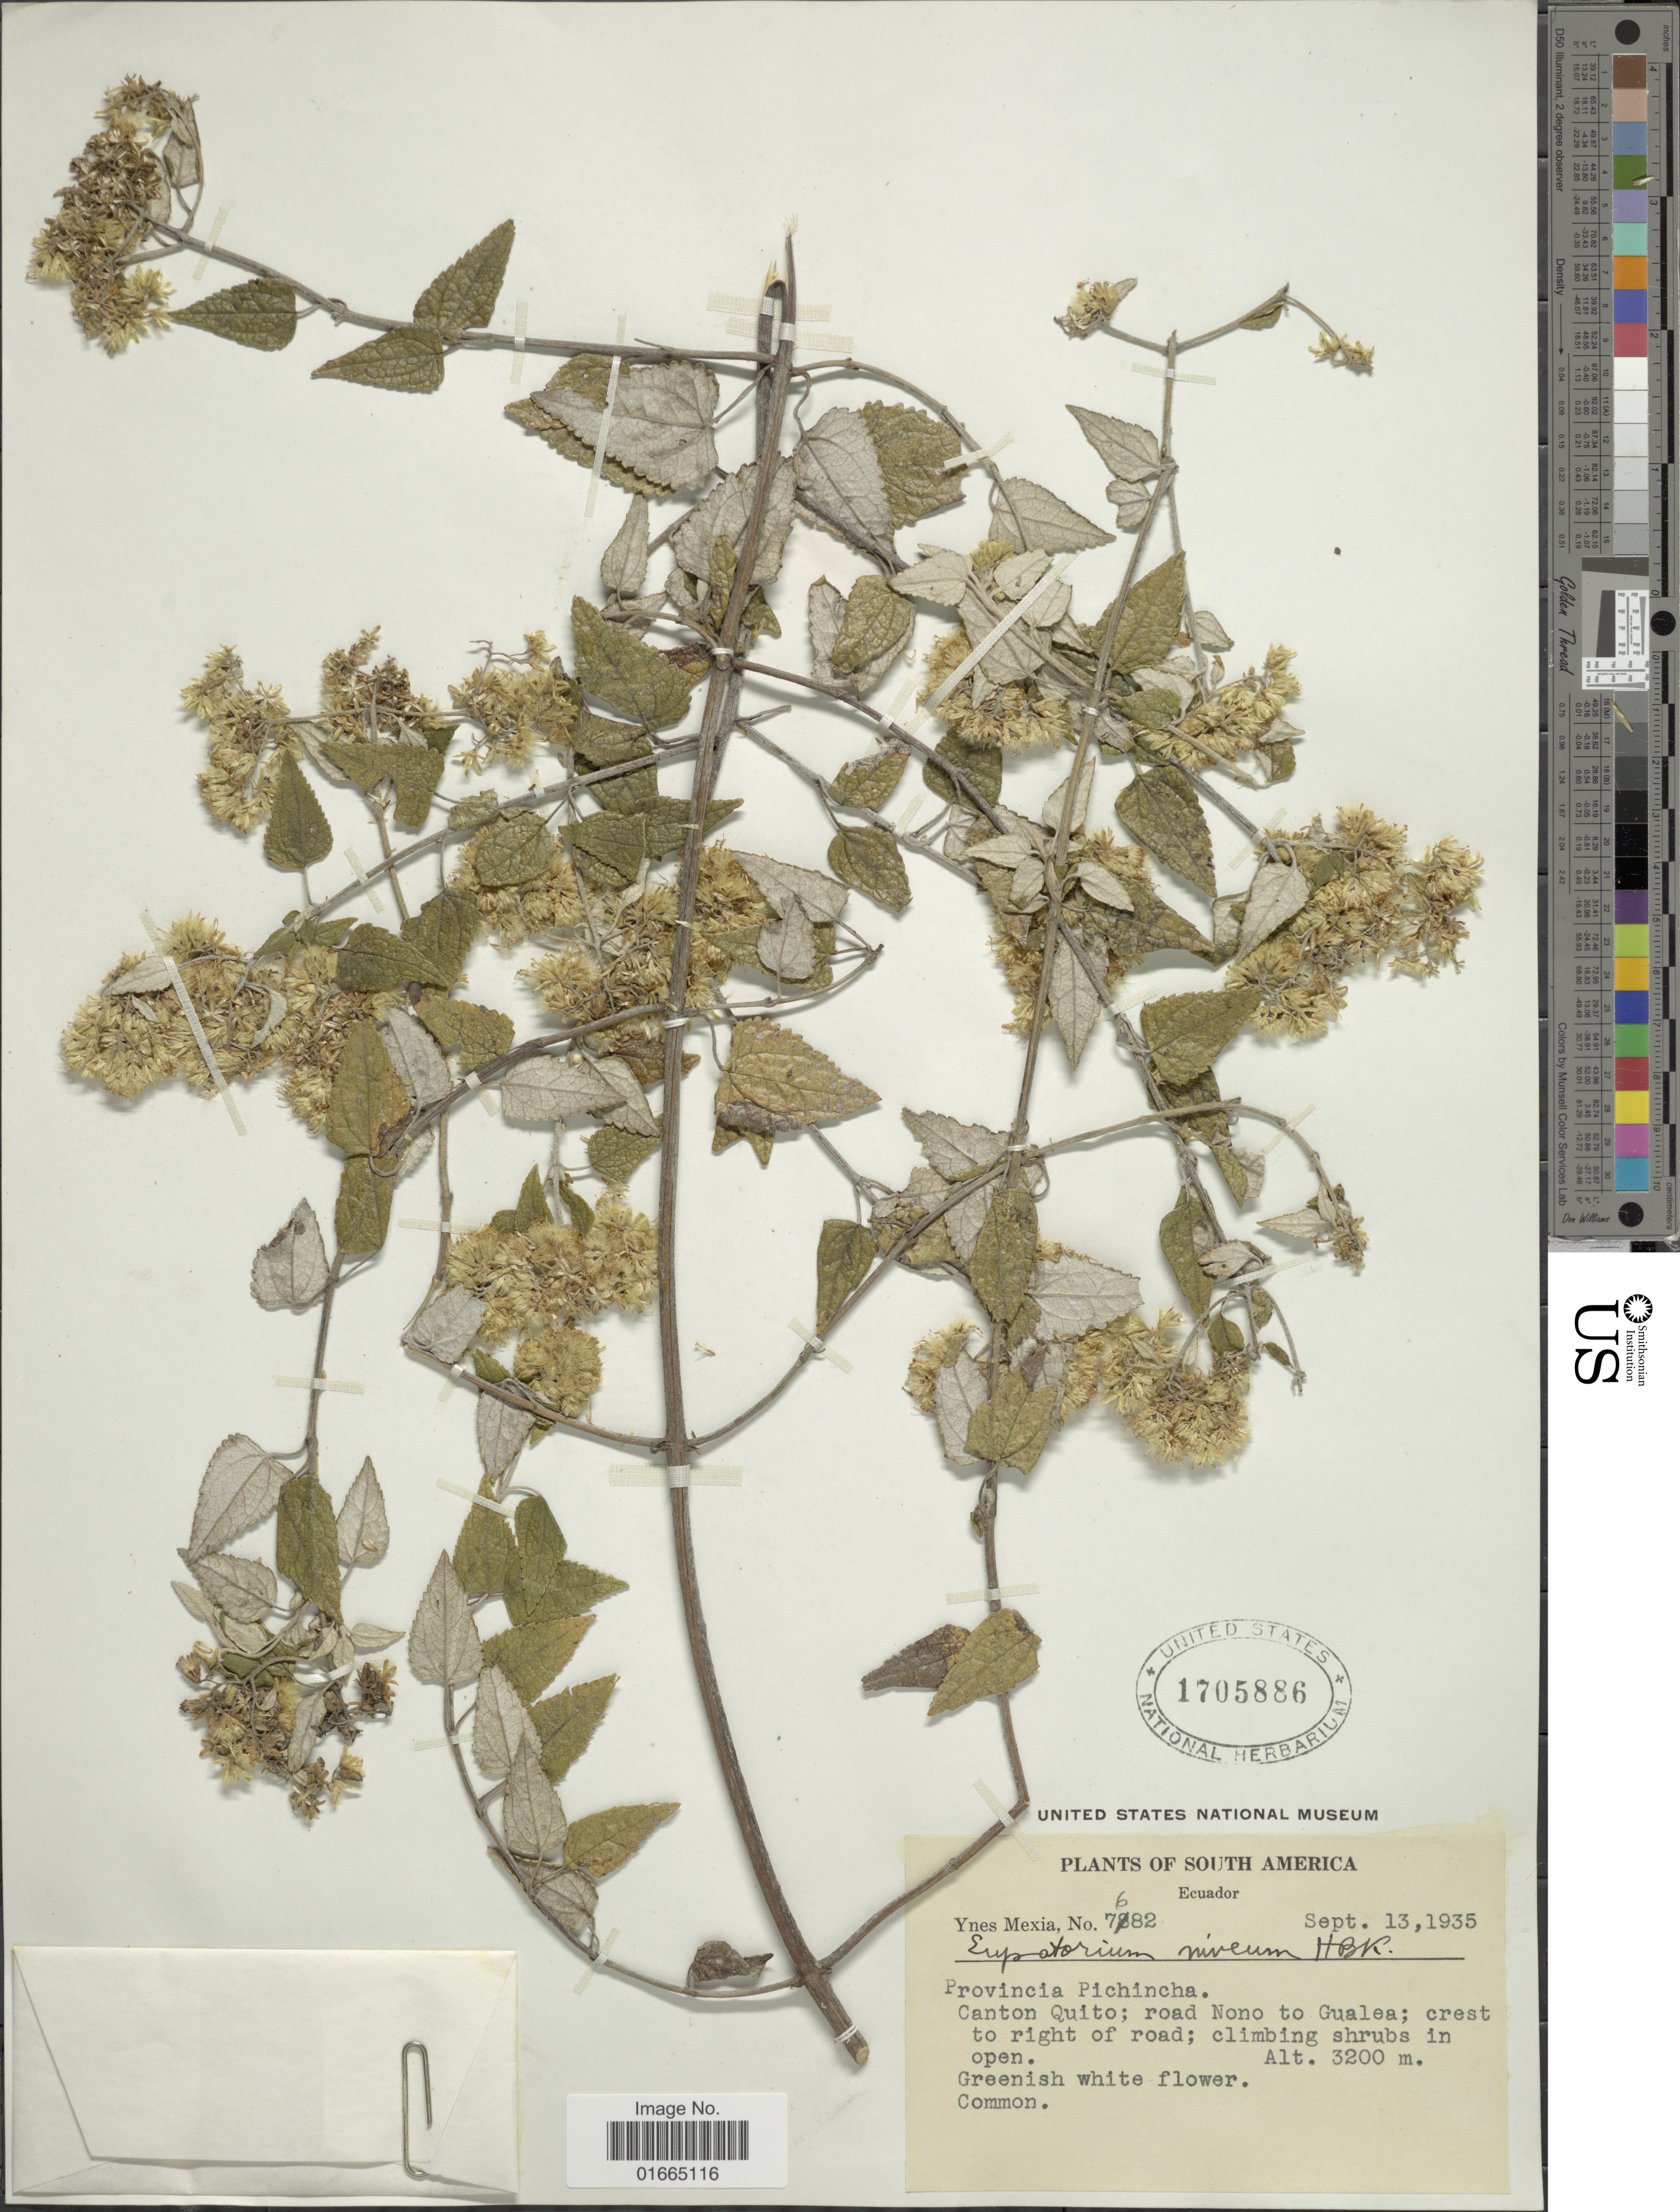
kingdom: Plantae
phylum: Tracheophyta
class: Magnoliopsida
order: Asterales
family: Asteraceae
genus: Cronquistianthus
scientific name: Cronquistianthus niveus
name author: (Kunth) R.M. King & H. Rob.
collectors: Y. Mexia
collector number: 7682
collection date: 1935-09-13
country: Ecuador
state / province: Pichincha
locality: Provincia Pichincha. Canton Quito; road Nono to Gualea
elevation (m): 3200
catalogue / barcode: US 1705886